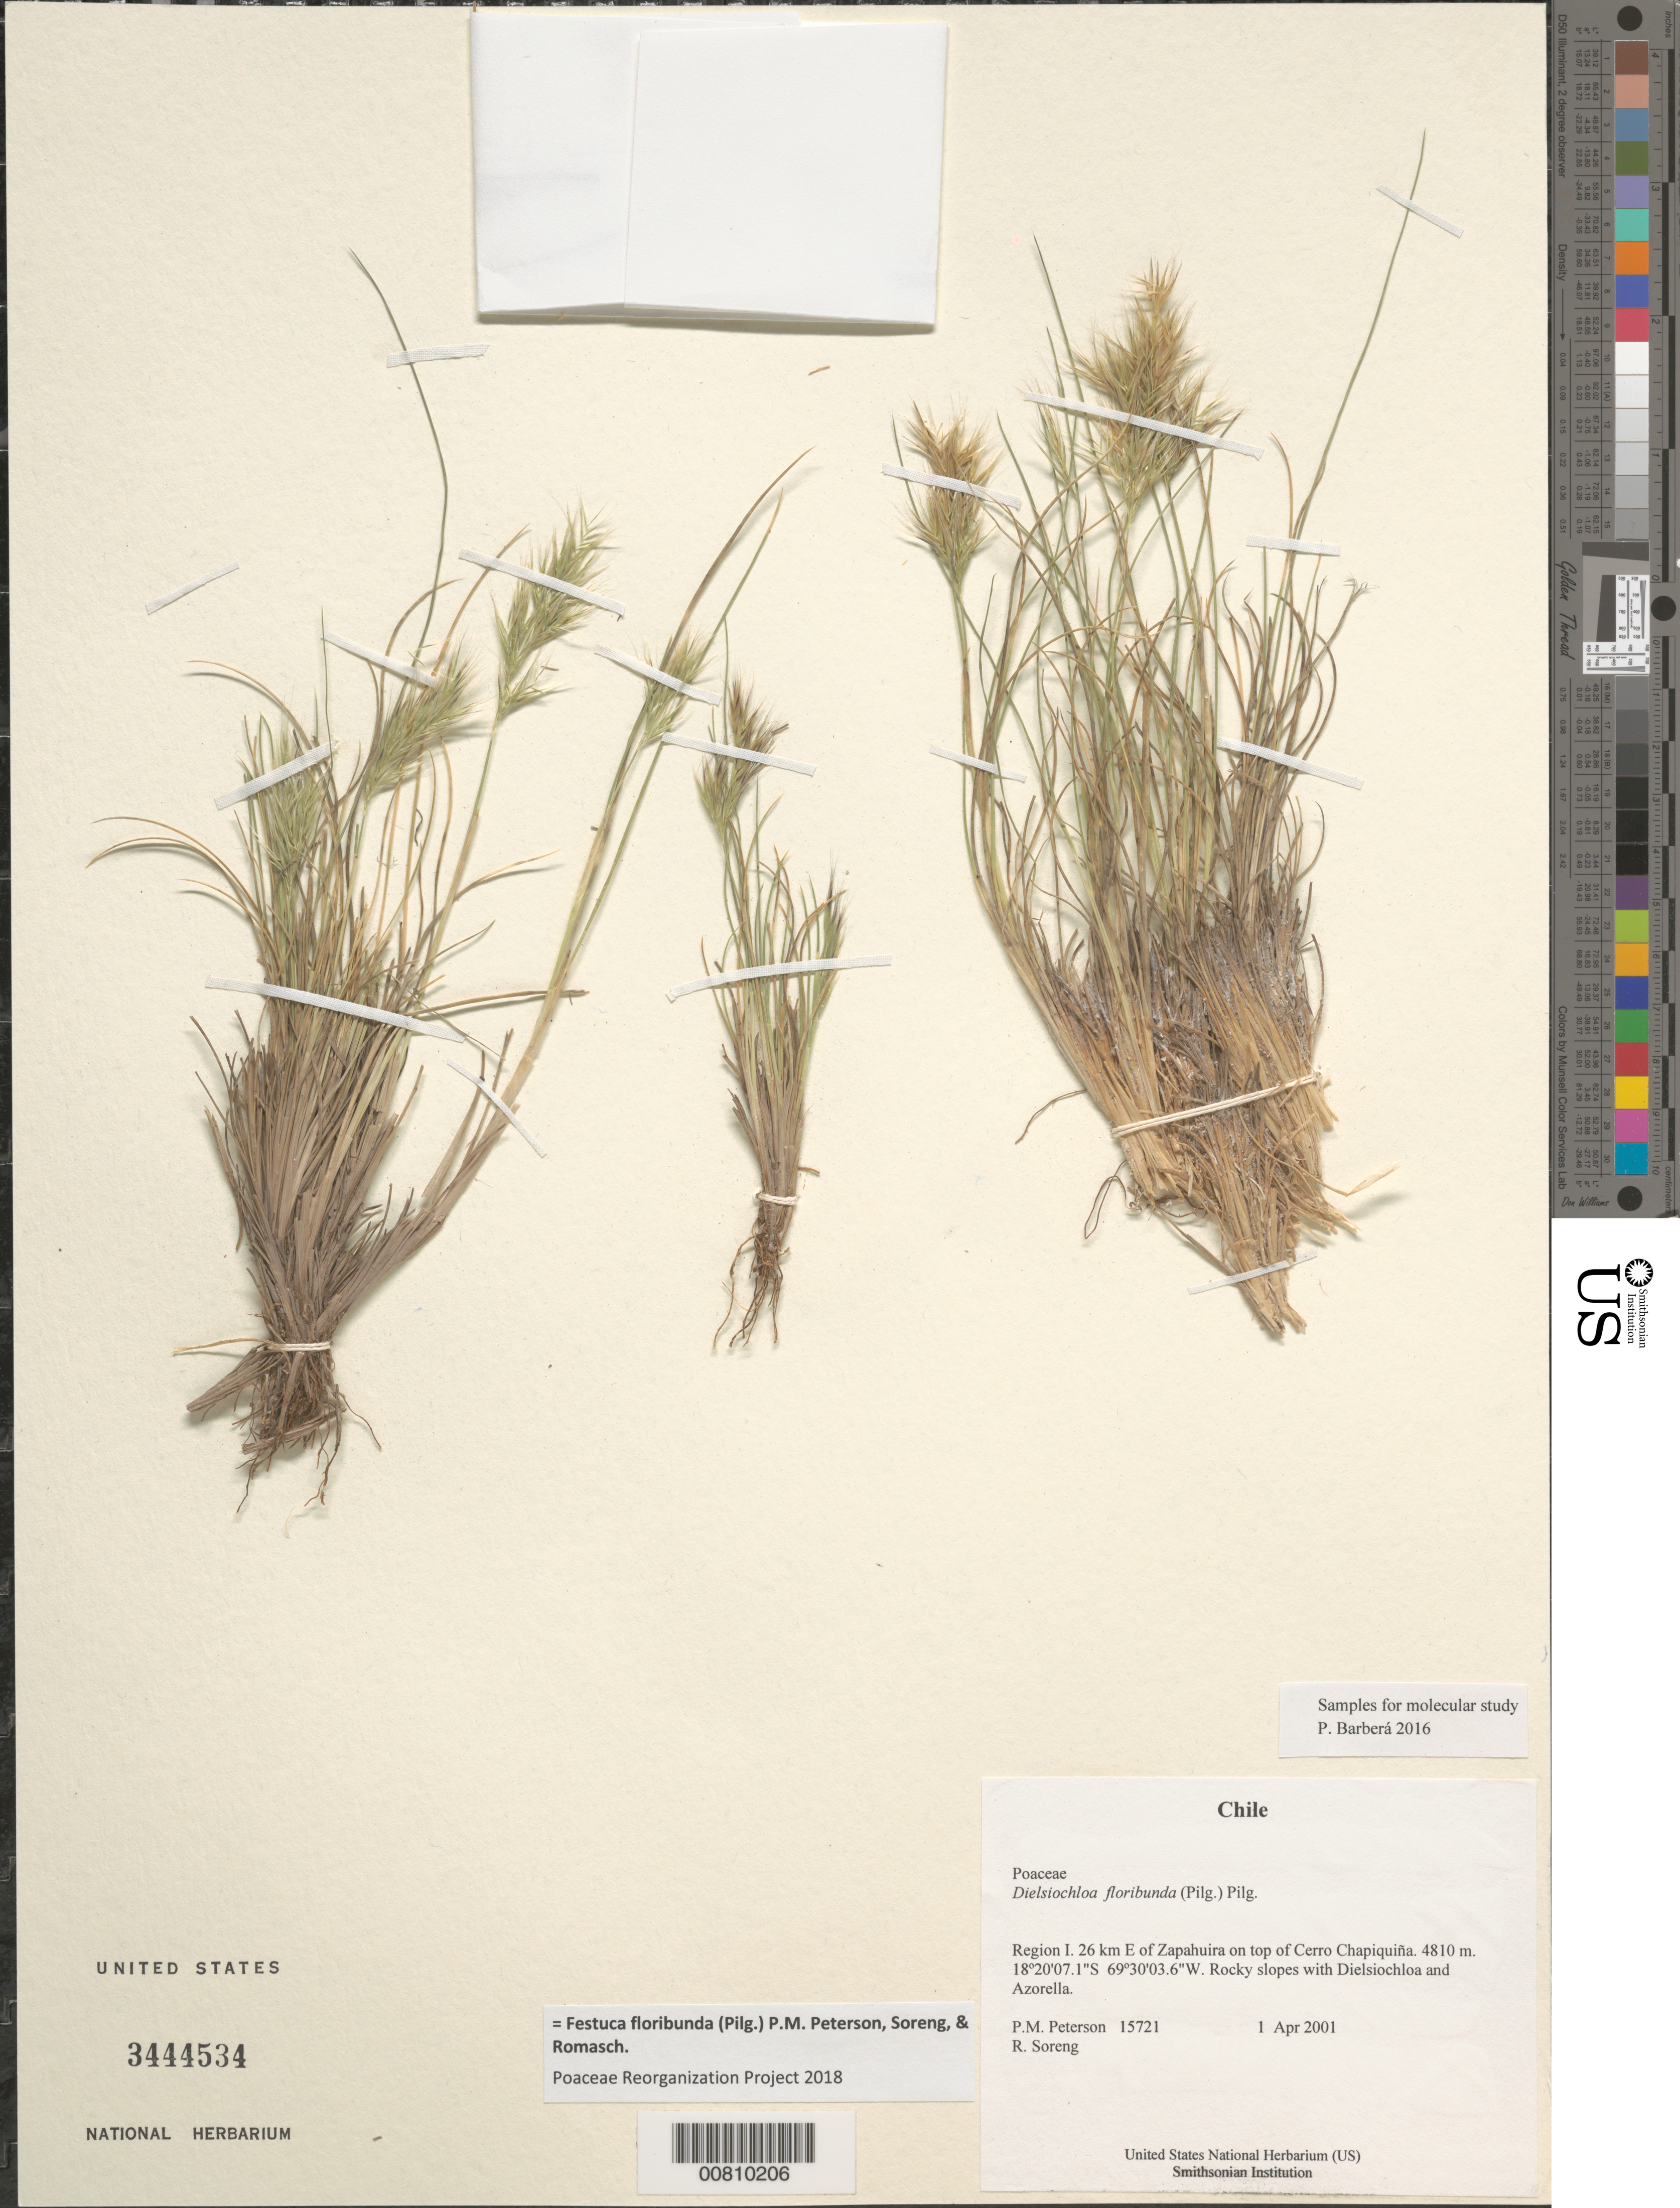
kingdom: Plantae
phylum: Tracheophyta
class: Liliopsida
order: Poales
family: Poaceae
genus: Festuca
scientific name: Festuca floribunda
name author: (Pilg.) P.M. Peterson et al.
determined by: Poaceae Reorganization Project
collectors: P. M. Peterson & R. J. Soreng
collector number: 15721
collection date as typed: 01 Apr 2001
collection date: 2001-04-01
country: Chile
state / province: Tarapacá (I)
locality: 26 km E of Zapahuira on top of Cerro Chapiquiña.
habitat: Rocky slopes with Dielsiochloa and Azorella.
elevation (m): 4810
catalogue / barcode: US 3444534